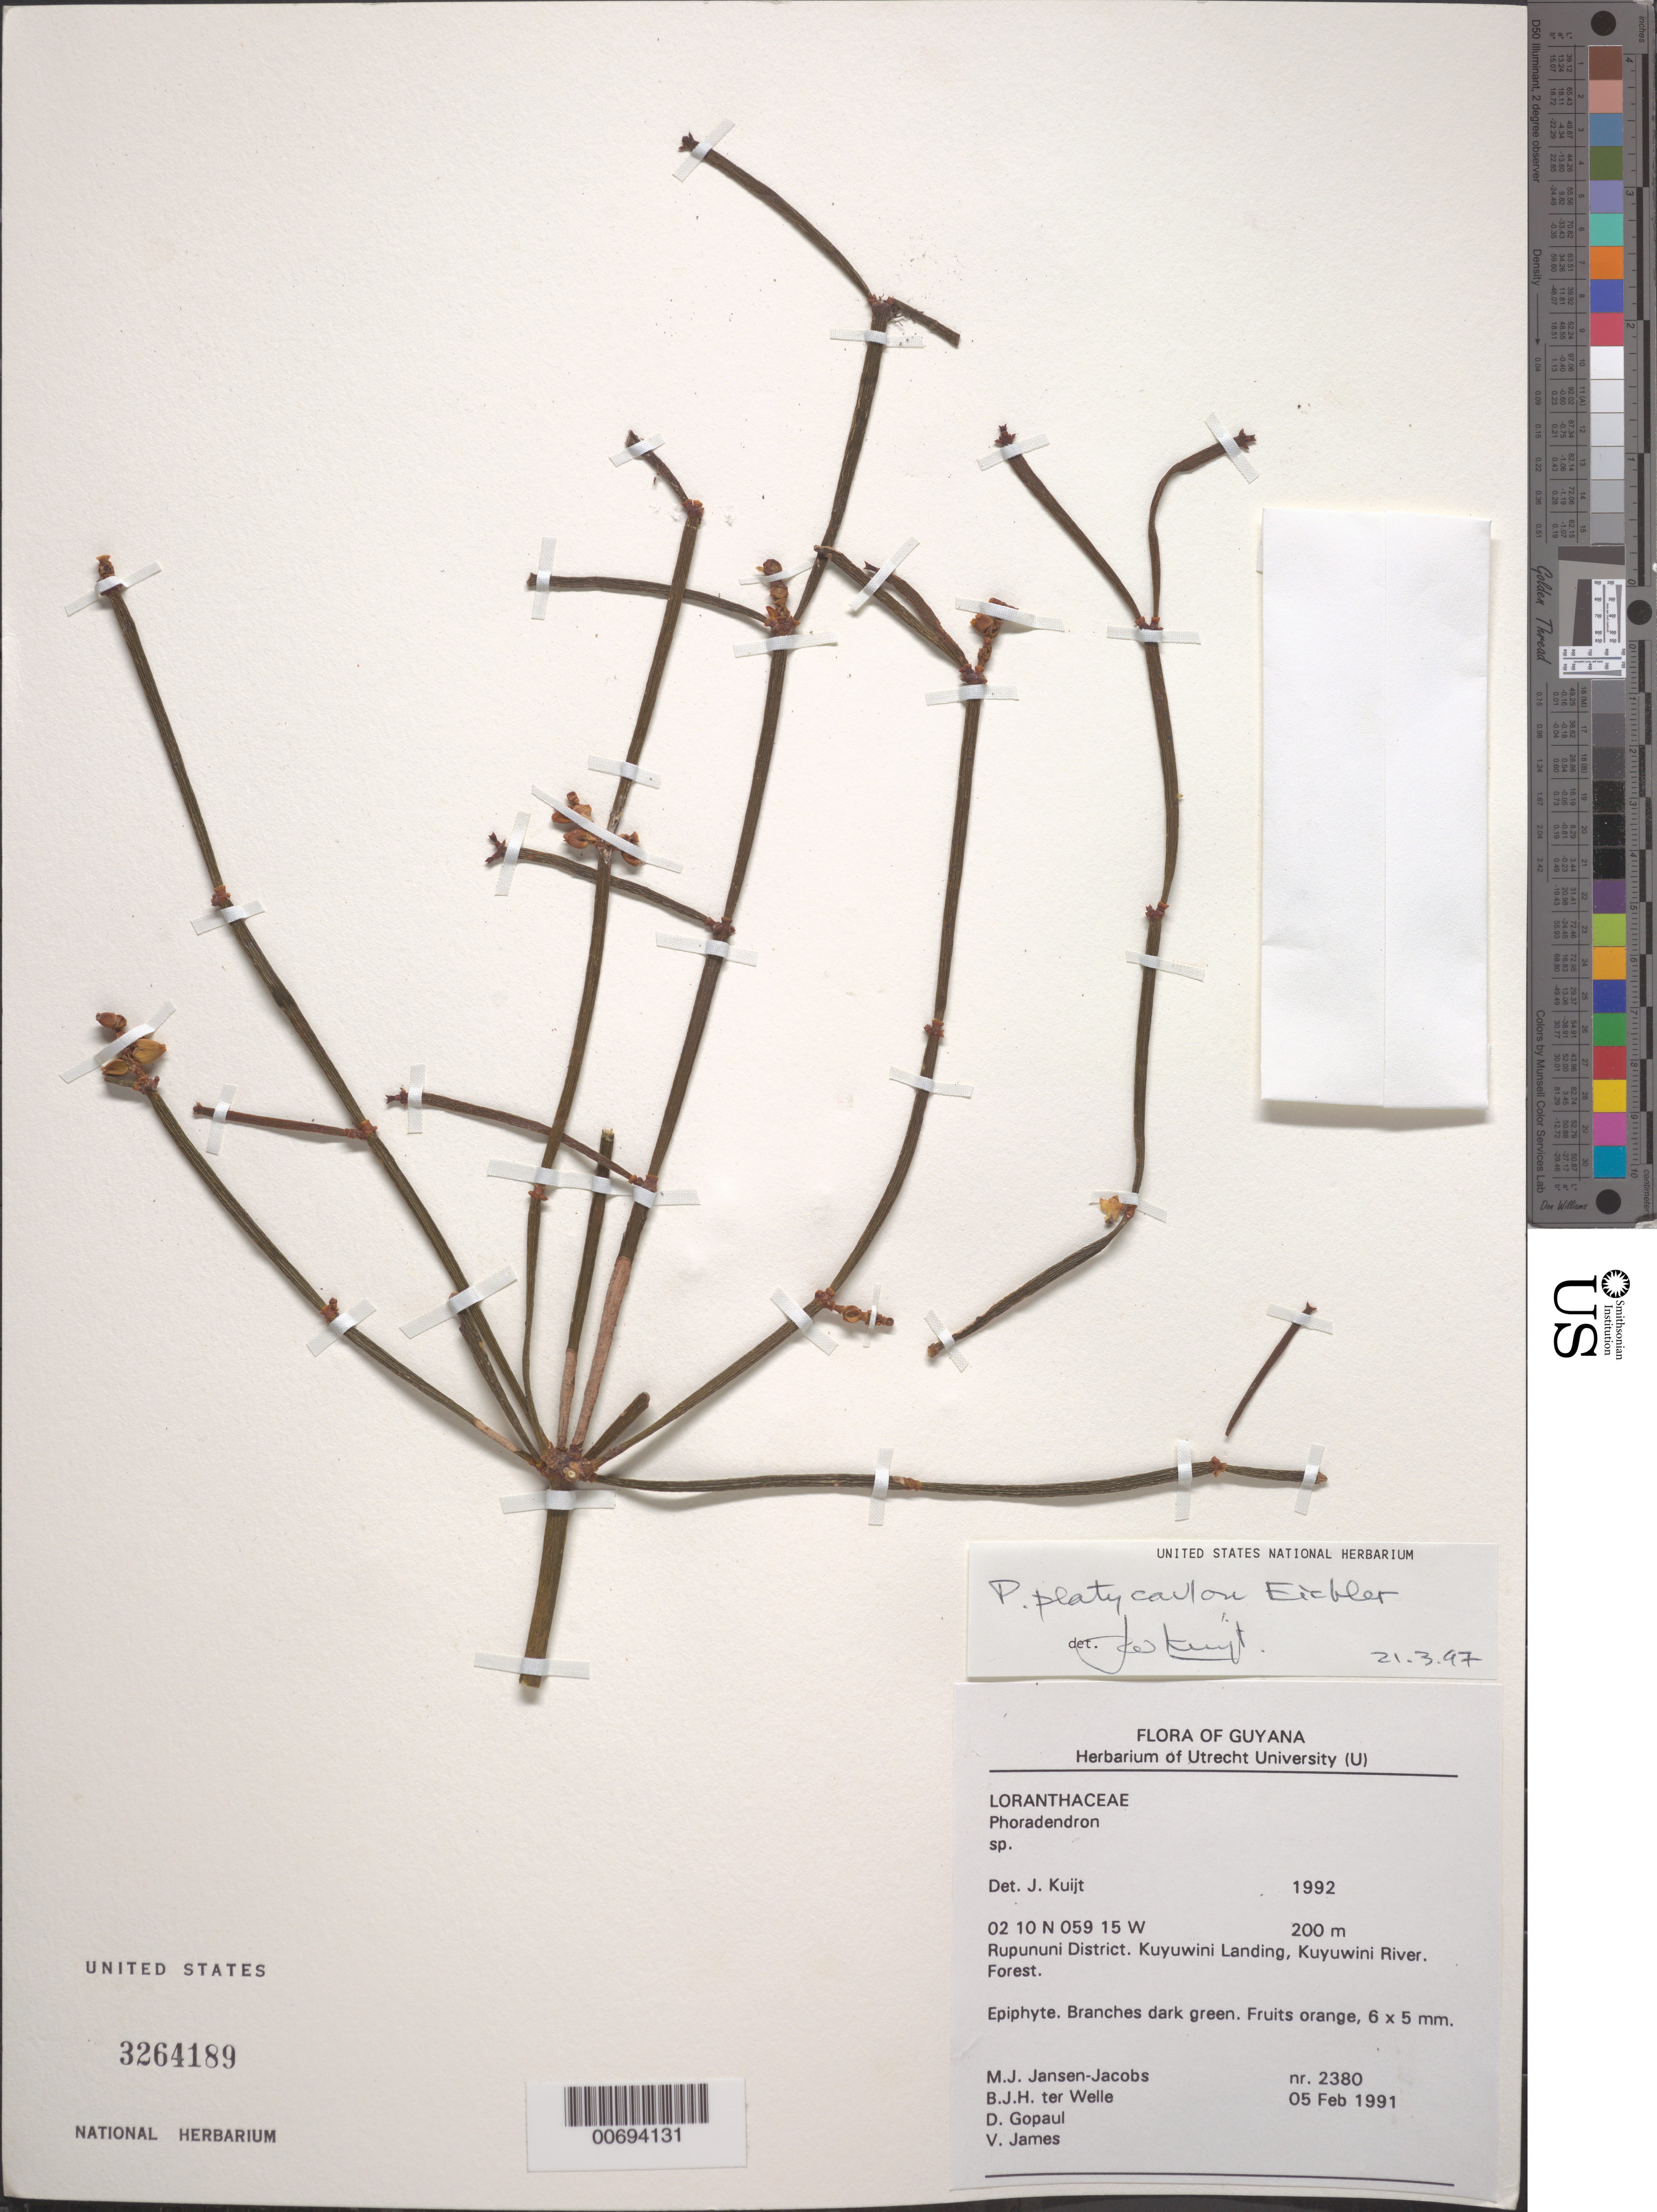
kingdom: Plantae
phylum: Tracheophyta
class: Magnoliopsida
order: Santalales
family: Viscaceae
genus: Phoradendron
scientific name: Phoradendron poeppigii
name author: (Tiegh.) Kuijt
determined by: Kuijt, Job, (CANADA)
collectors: M. J. Jansen-Jacobs, B. Welle, D. Gopaul & V. James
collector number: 2380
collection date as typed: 5-Feb-91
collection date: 1991-02-05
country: Guyana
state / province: U. Takutu-U. Essequibo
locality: Kuyuwini Landing, Kuyuwini River, Rupununi District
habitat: Forest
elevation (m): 200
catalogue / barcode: US 3264189